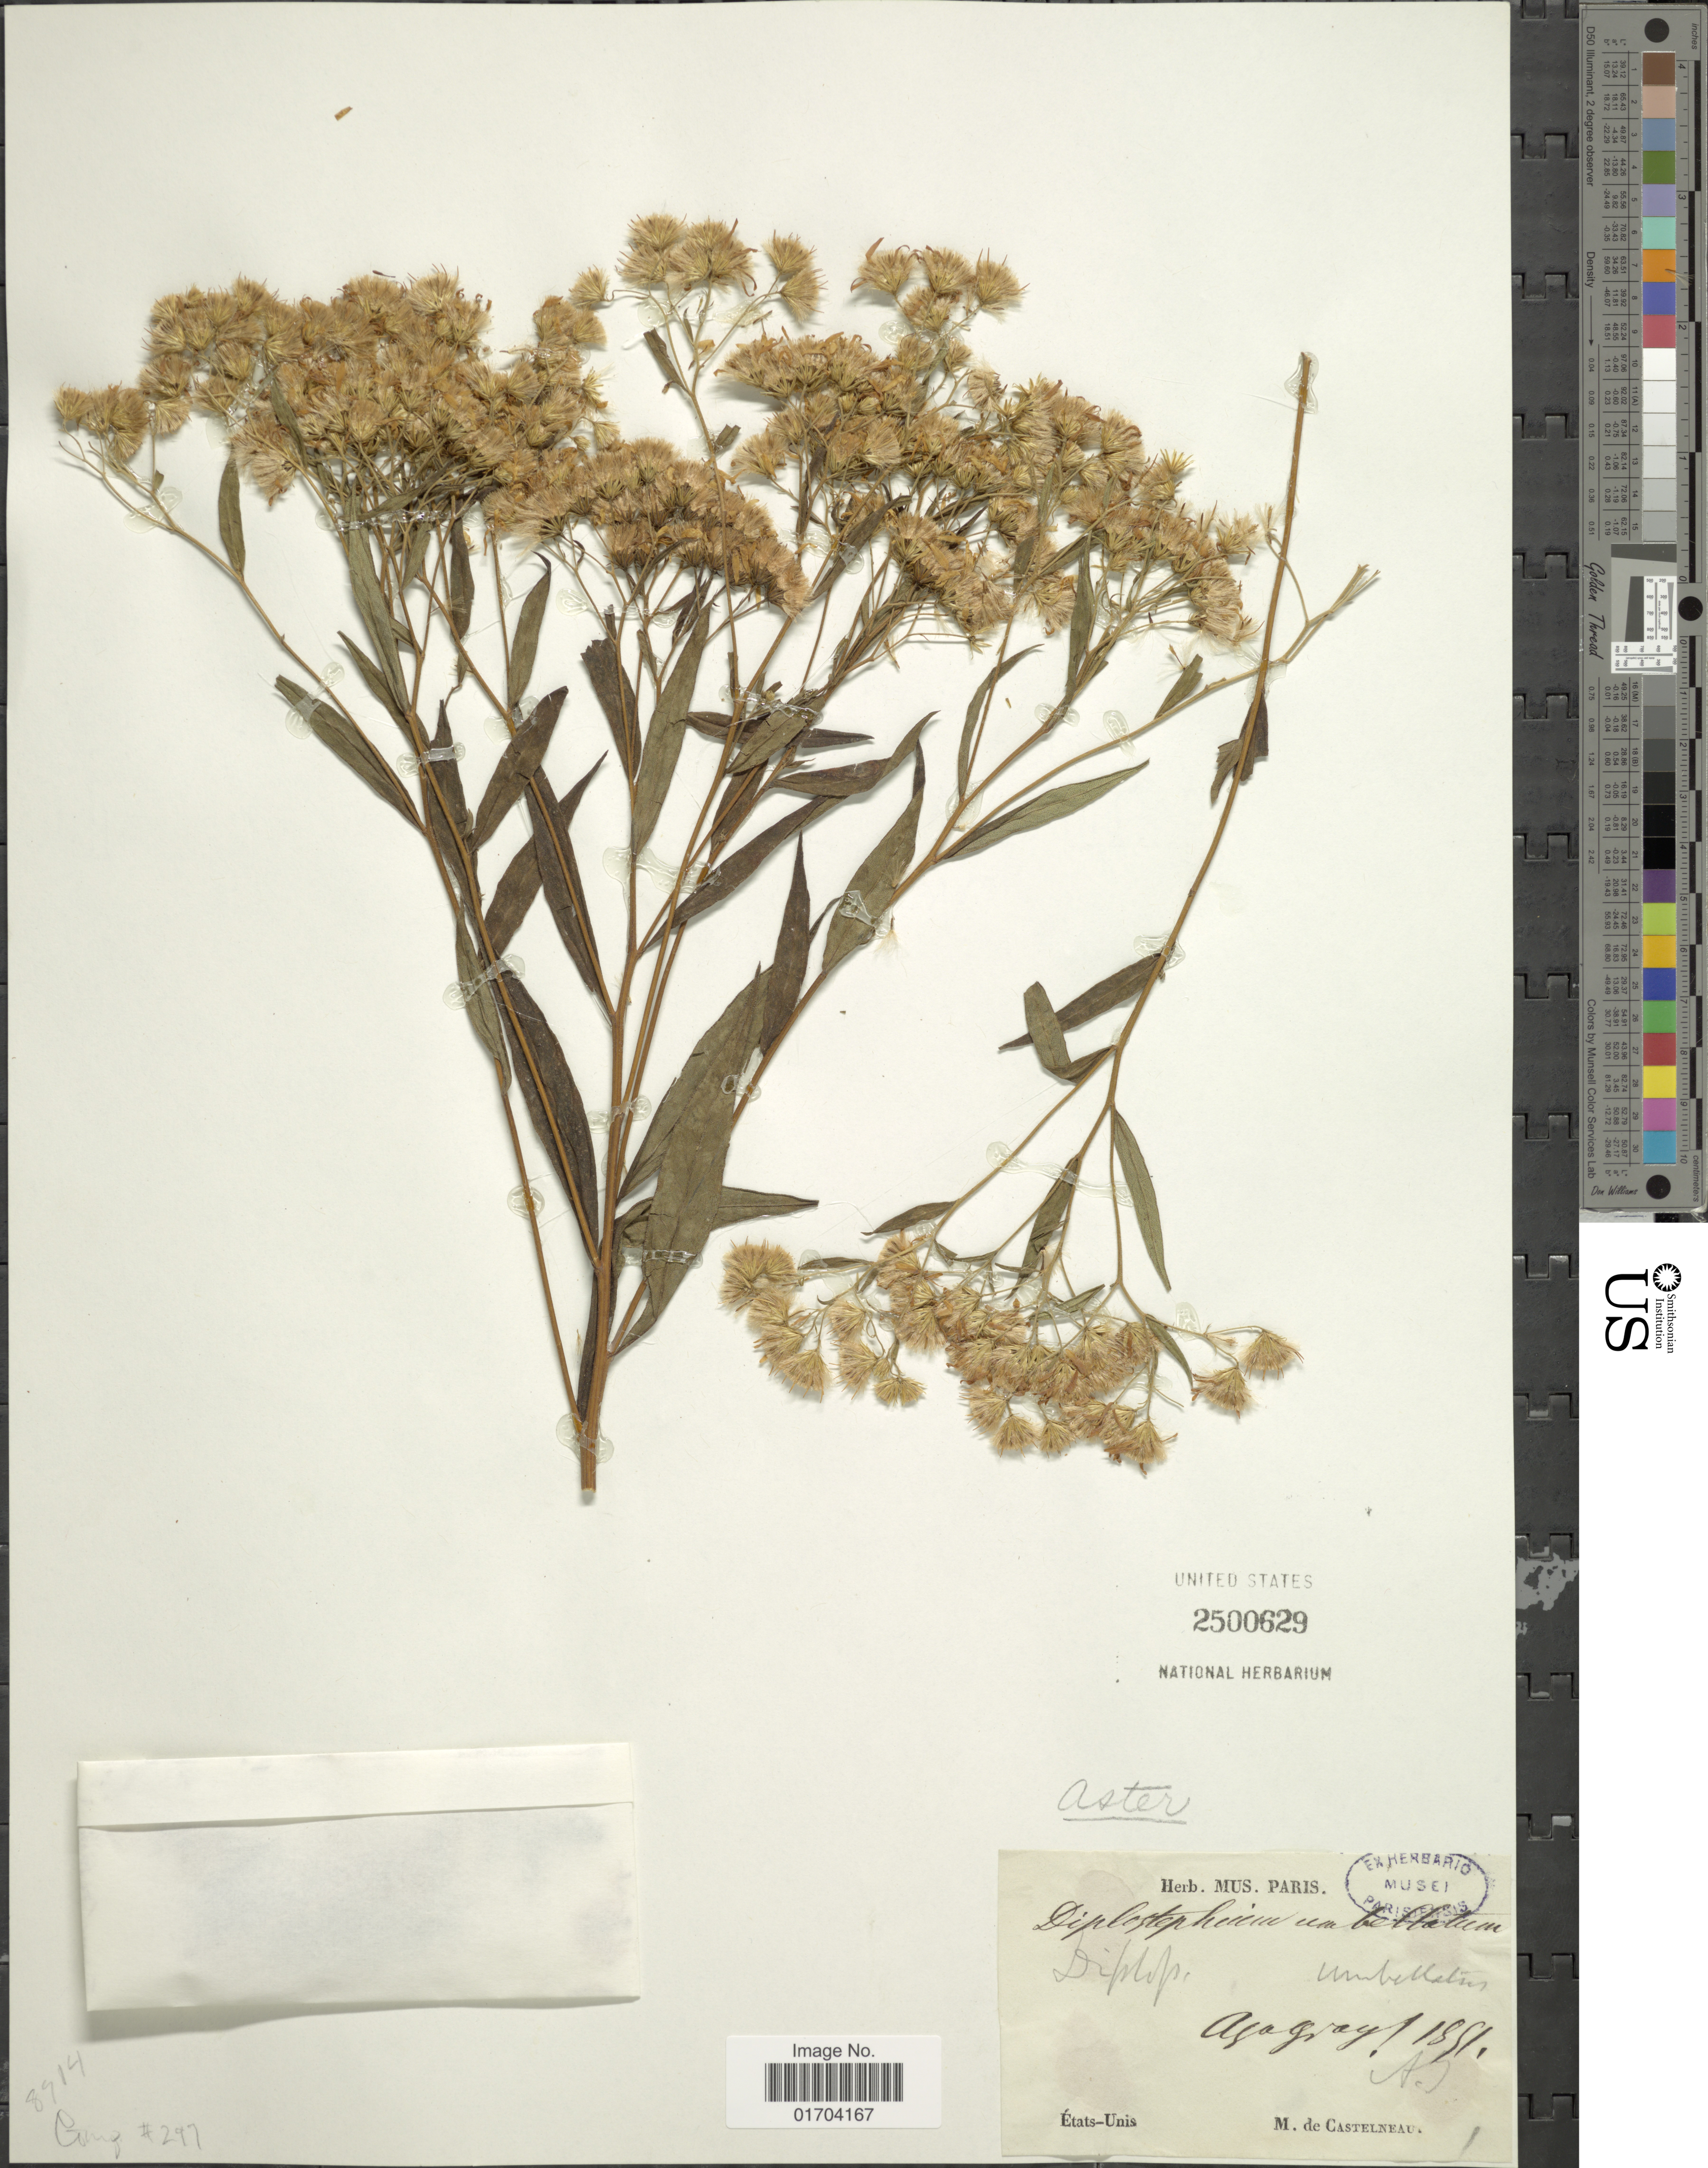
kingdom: Plantae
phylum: Tracheophyta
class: Magnoliopsida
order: Asterales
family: Asteraceae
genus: Symphyotrichum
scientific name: Symphyotrichum sp.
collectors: F. L. Castelnau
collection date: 1851-08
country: United States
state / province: New York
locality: Etats-Unis.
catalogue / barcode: US 2500629